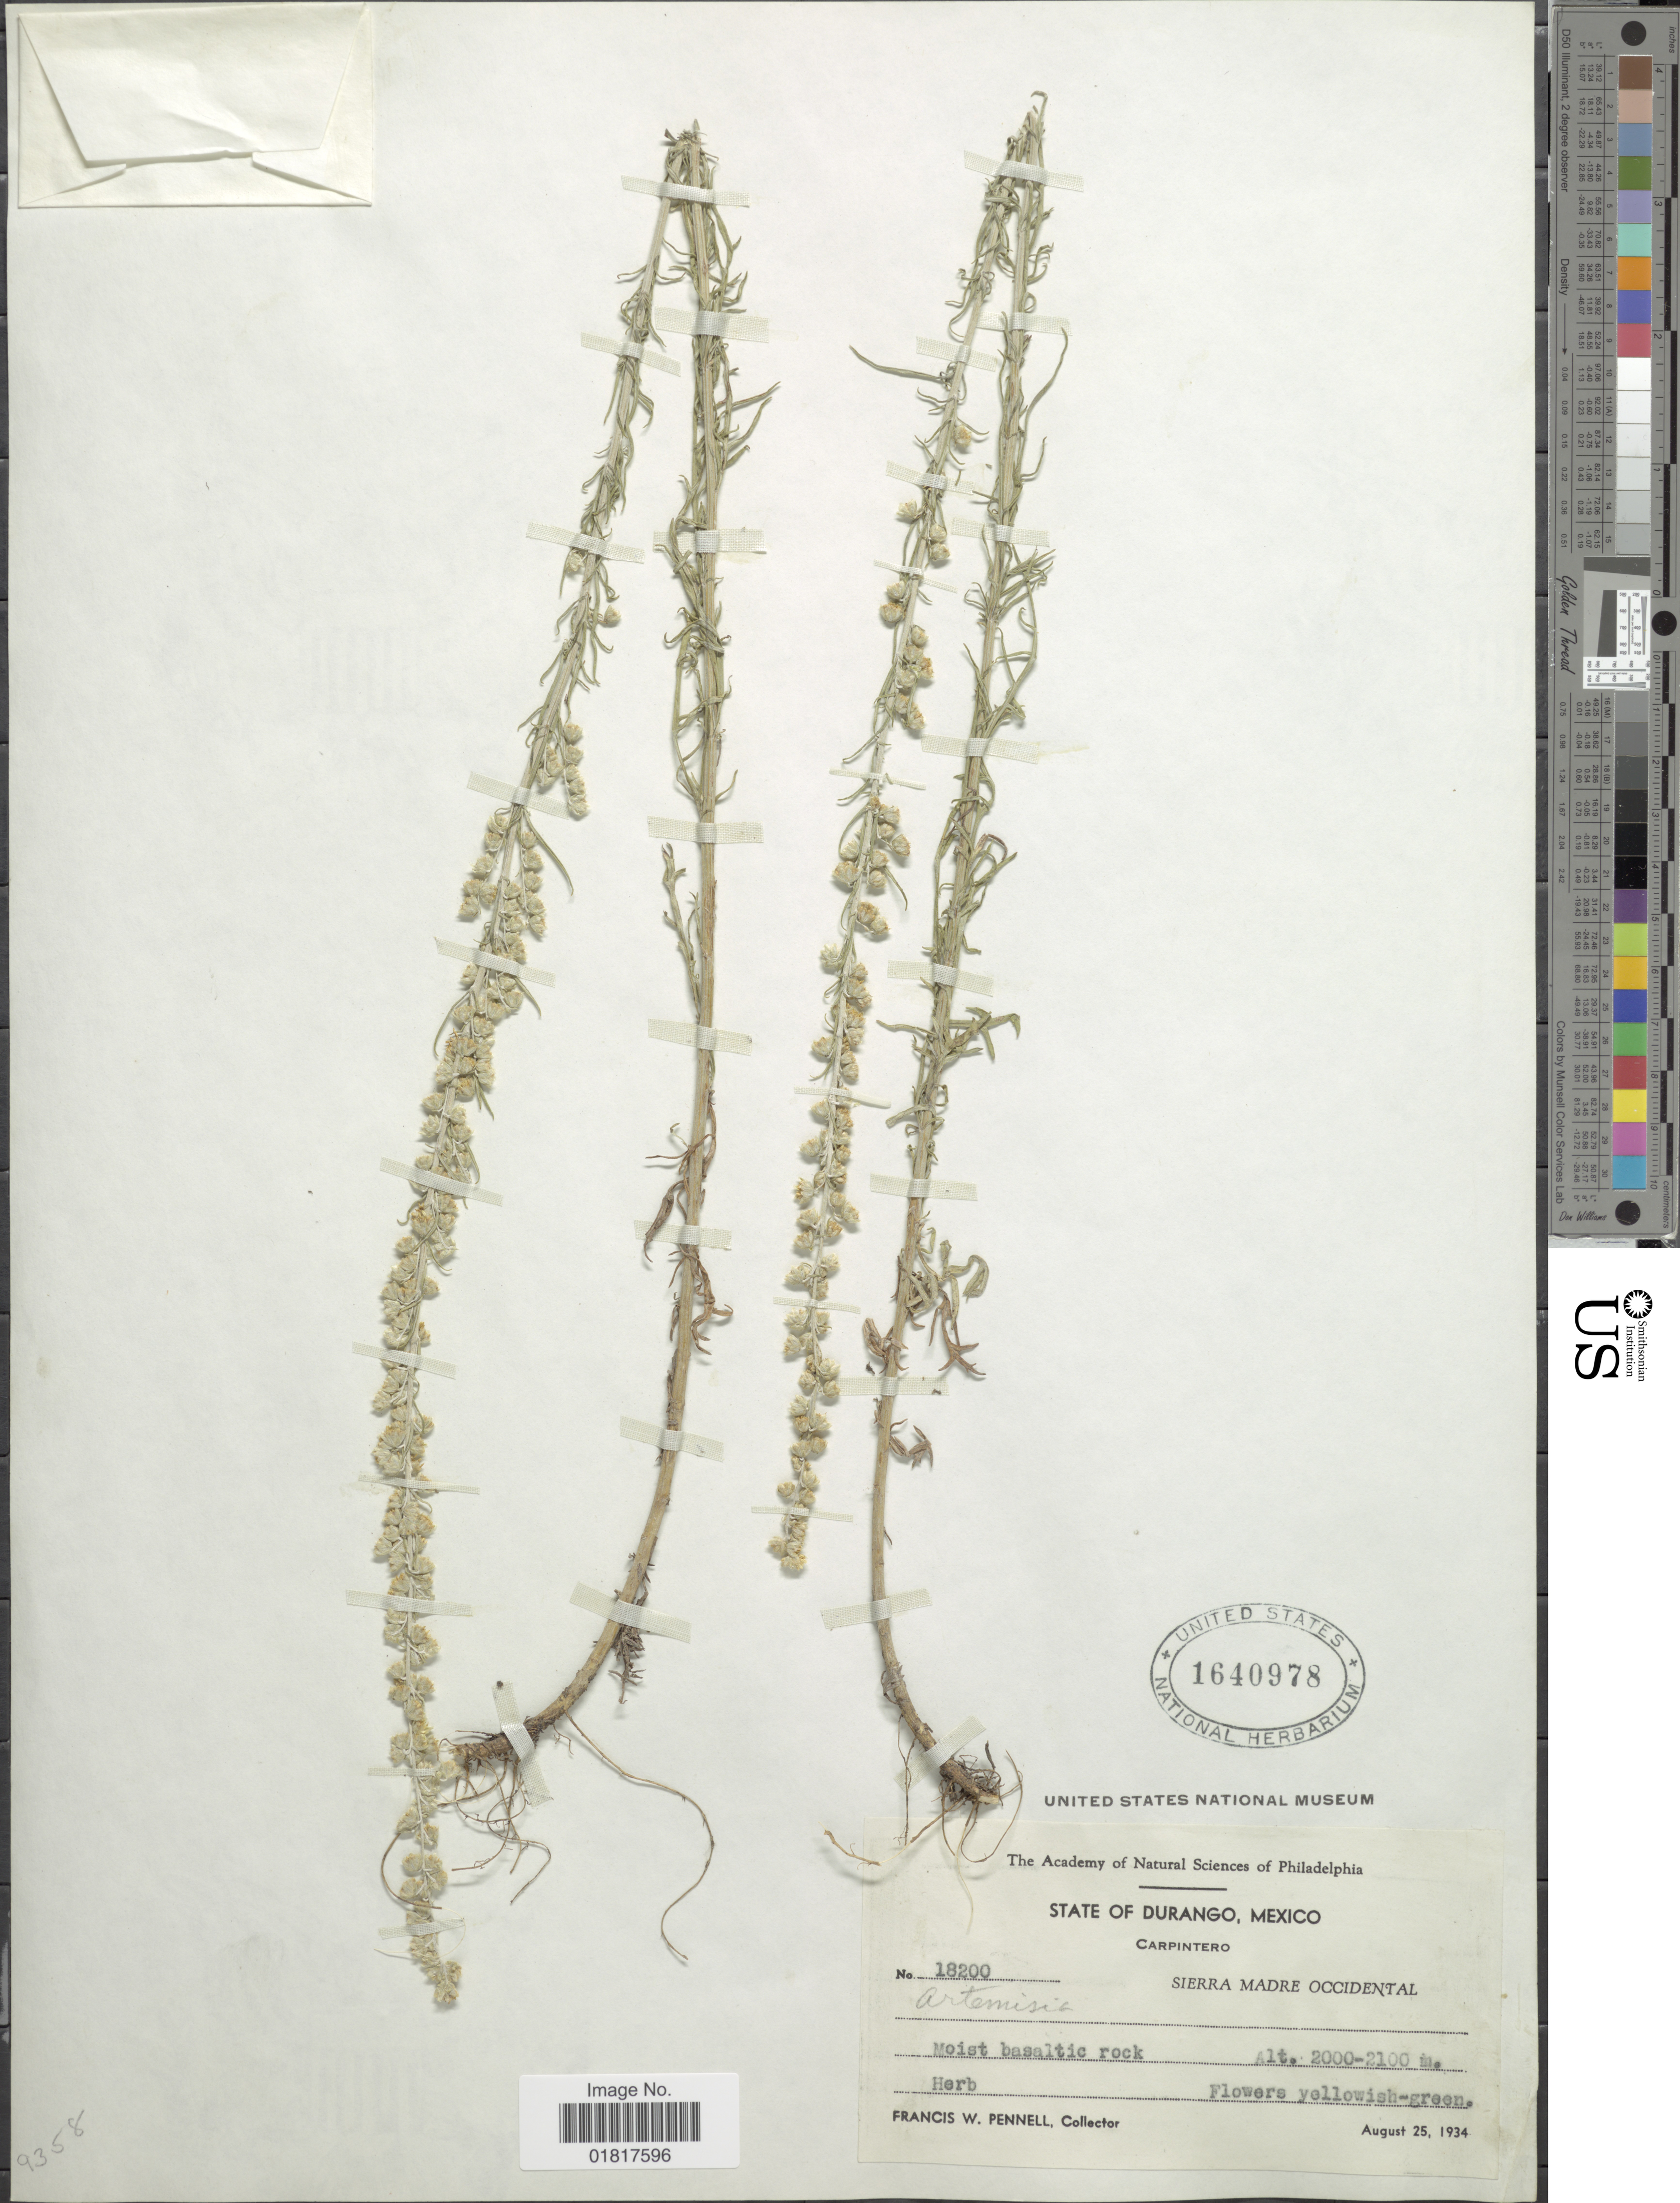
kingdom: Plantae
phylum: Tracheophyta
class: Magnoliopsida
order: Asterales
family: Asteraceae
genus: Artemisia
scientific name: Artemisia sp.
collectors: F. W. Pennell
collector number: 18200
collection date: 1934-08-25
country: Mexico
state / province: Durango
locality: Carpintero, Sierra Madre Occidental, Moist basaltic rock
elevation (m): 2000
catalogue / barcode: US 1640978